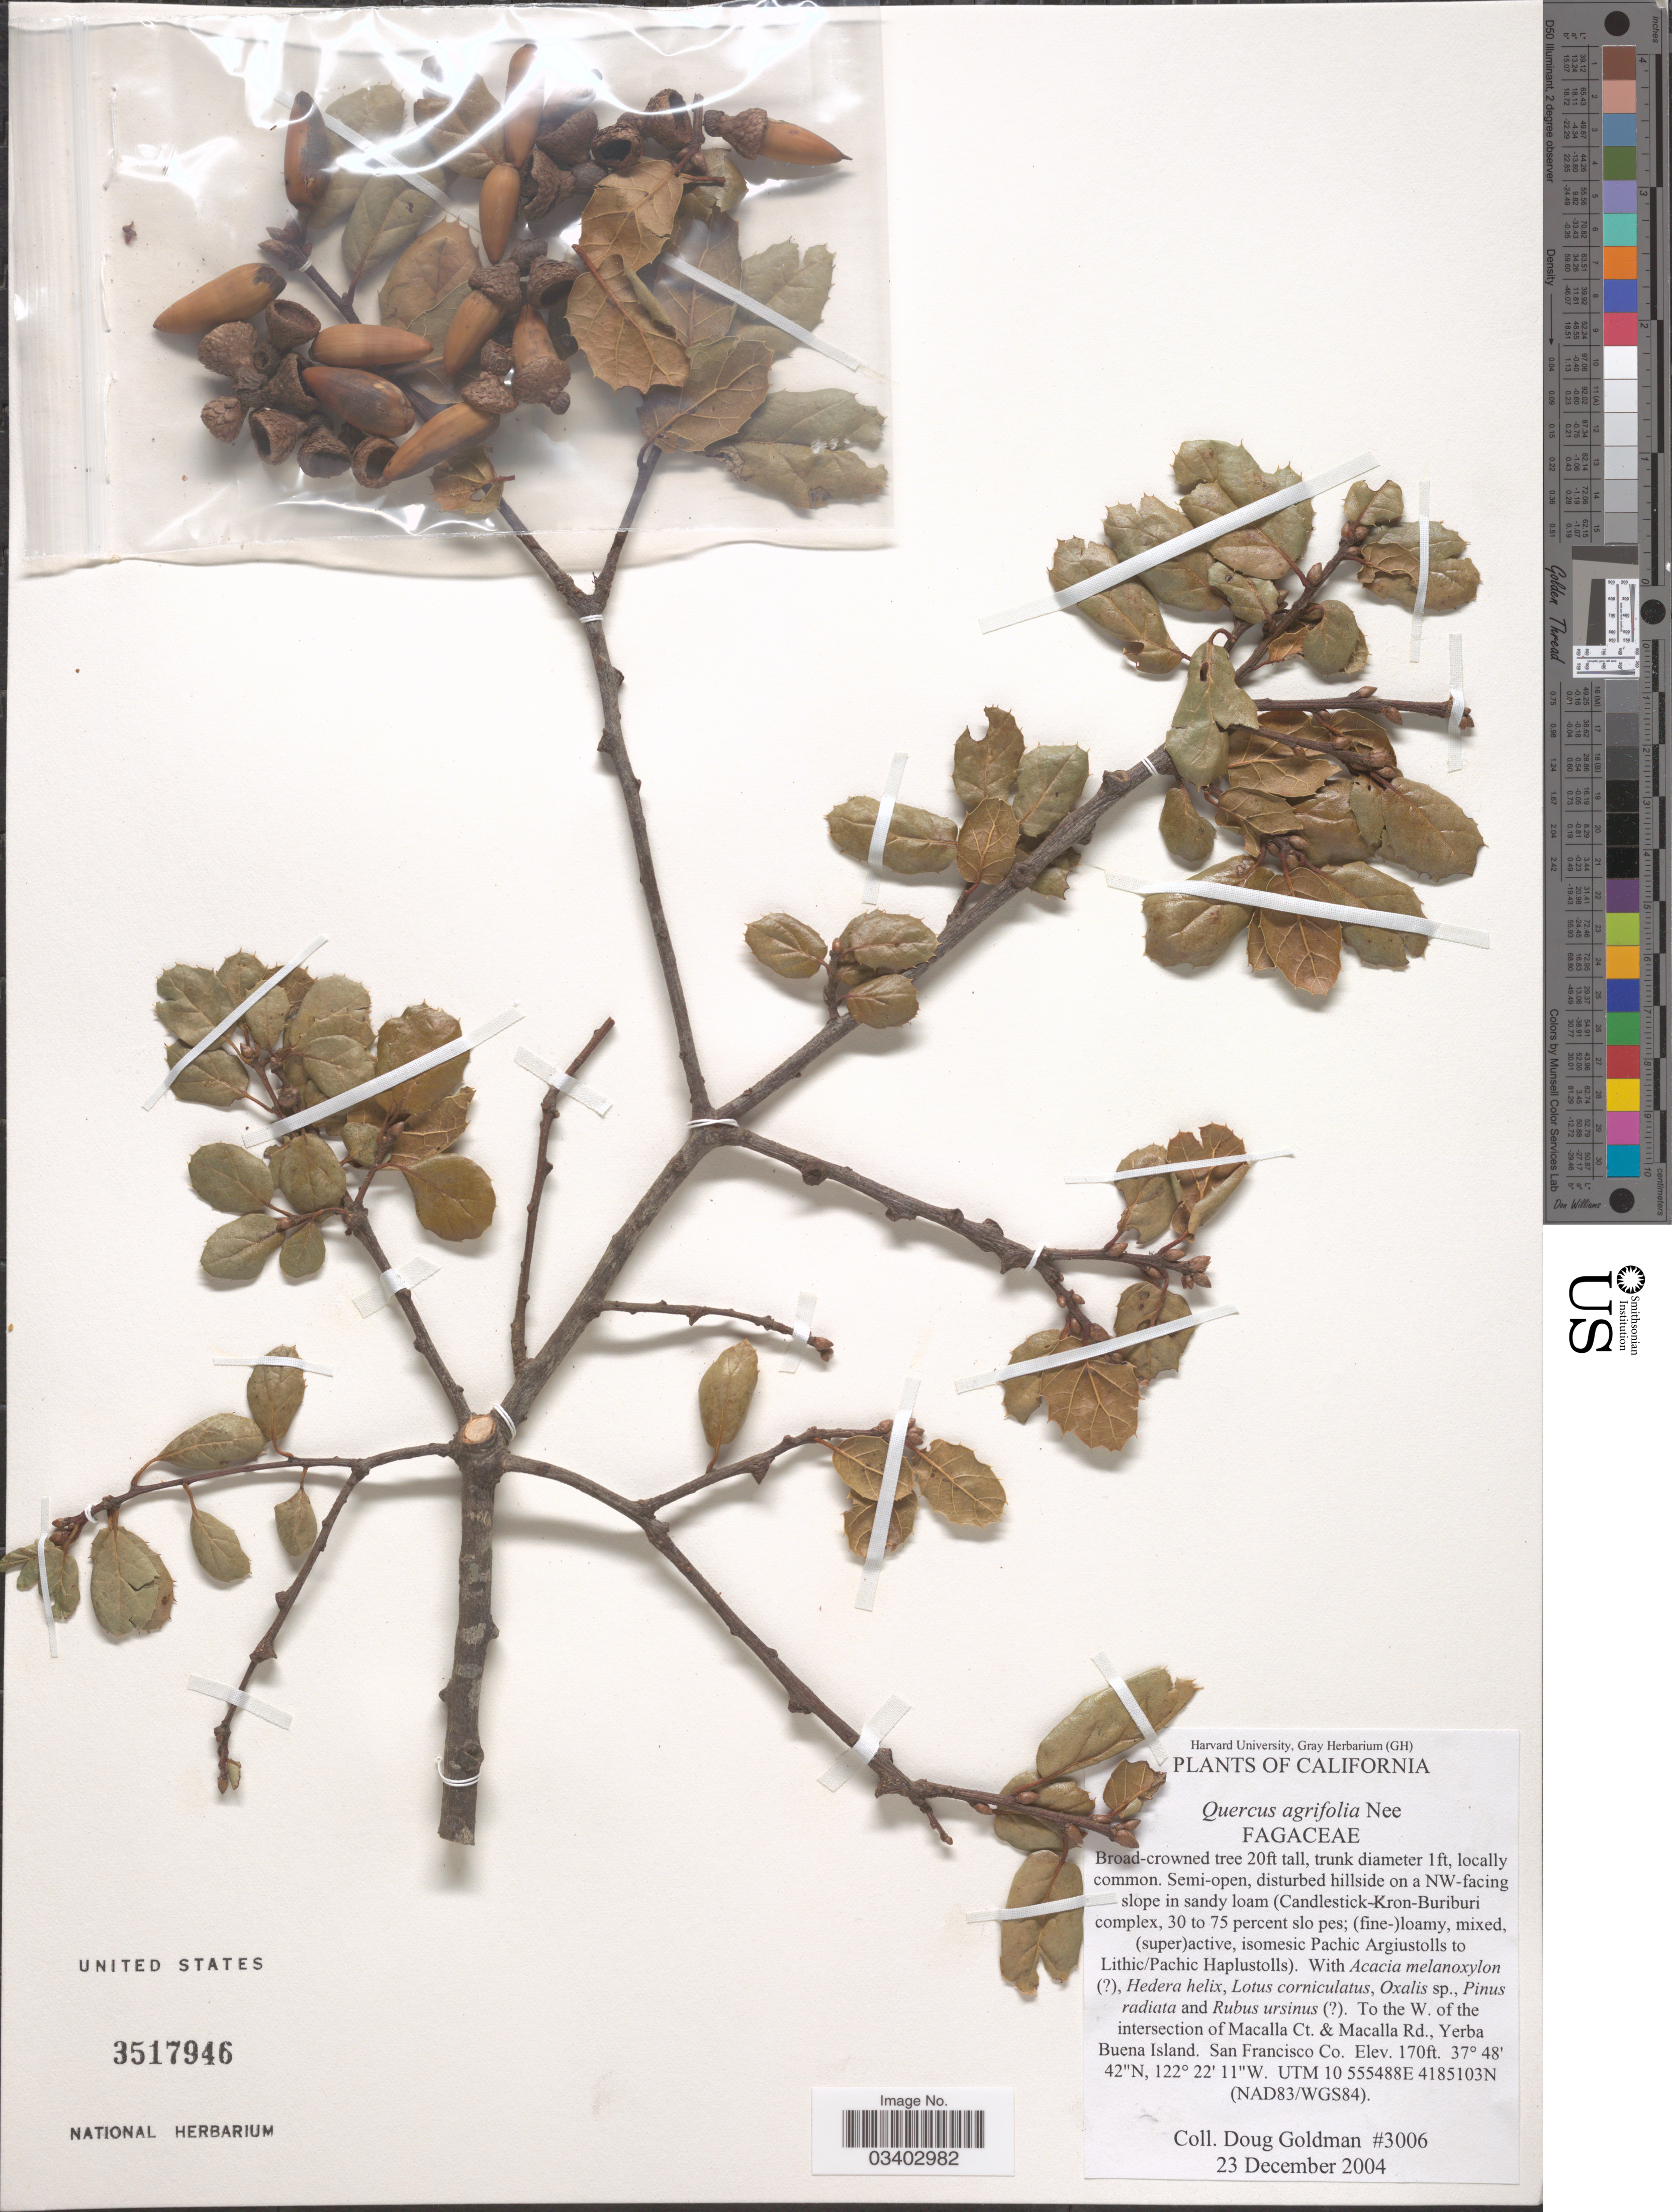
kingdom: Plantae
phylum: Tracheophyta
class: Magnoliopsida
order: Fagales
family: Fagaceae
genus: Quercus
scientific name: Quercus agrifolia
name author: Née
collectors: D. Goldman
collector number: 3006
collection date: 2004-12-23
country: United States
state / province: California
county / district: San Francisco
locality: To the W. of the intersection of Macalla Ct. & Macalla Rd., Yerba Buena Island. San Francisco Co. UTM 10 555488E 4185103N.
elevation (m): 52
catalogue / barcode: US 3517946